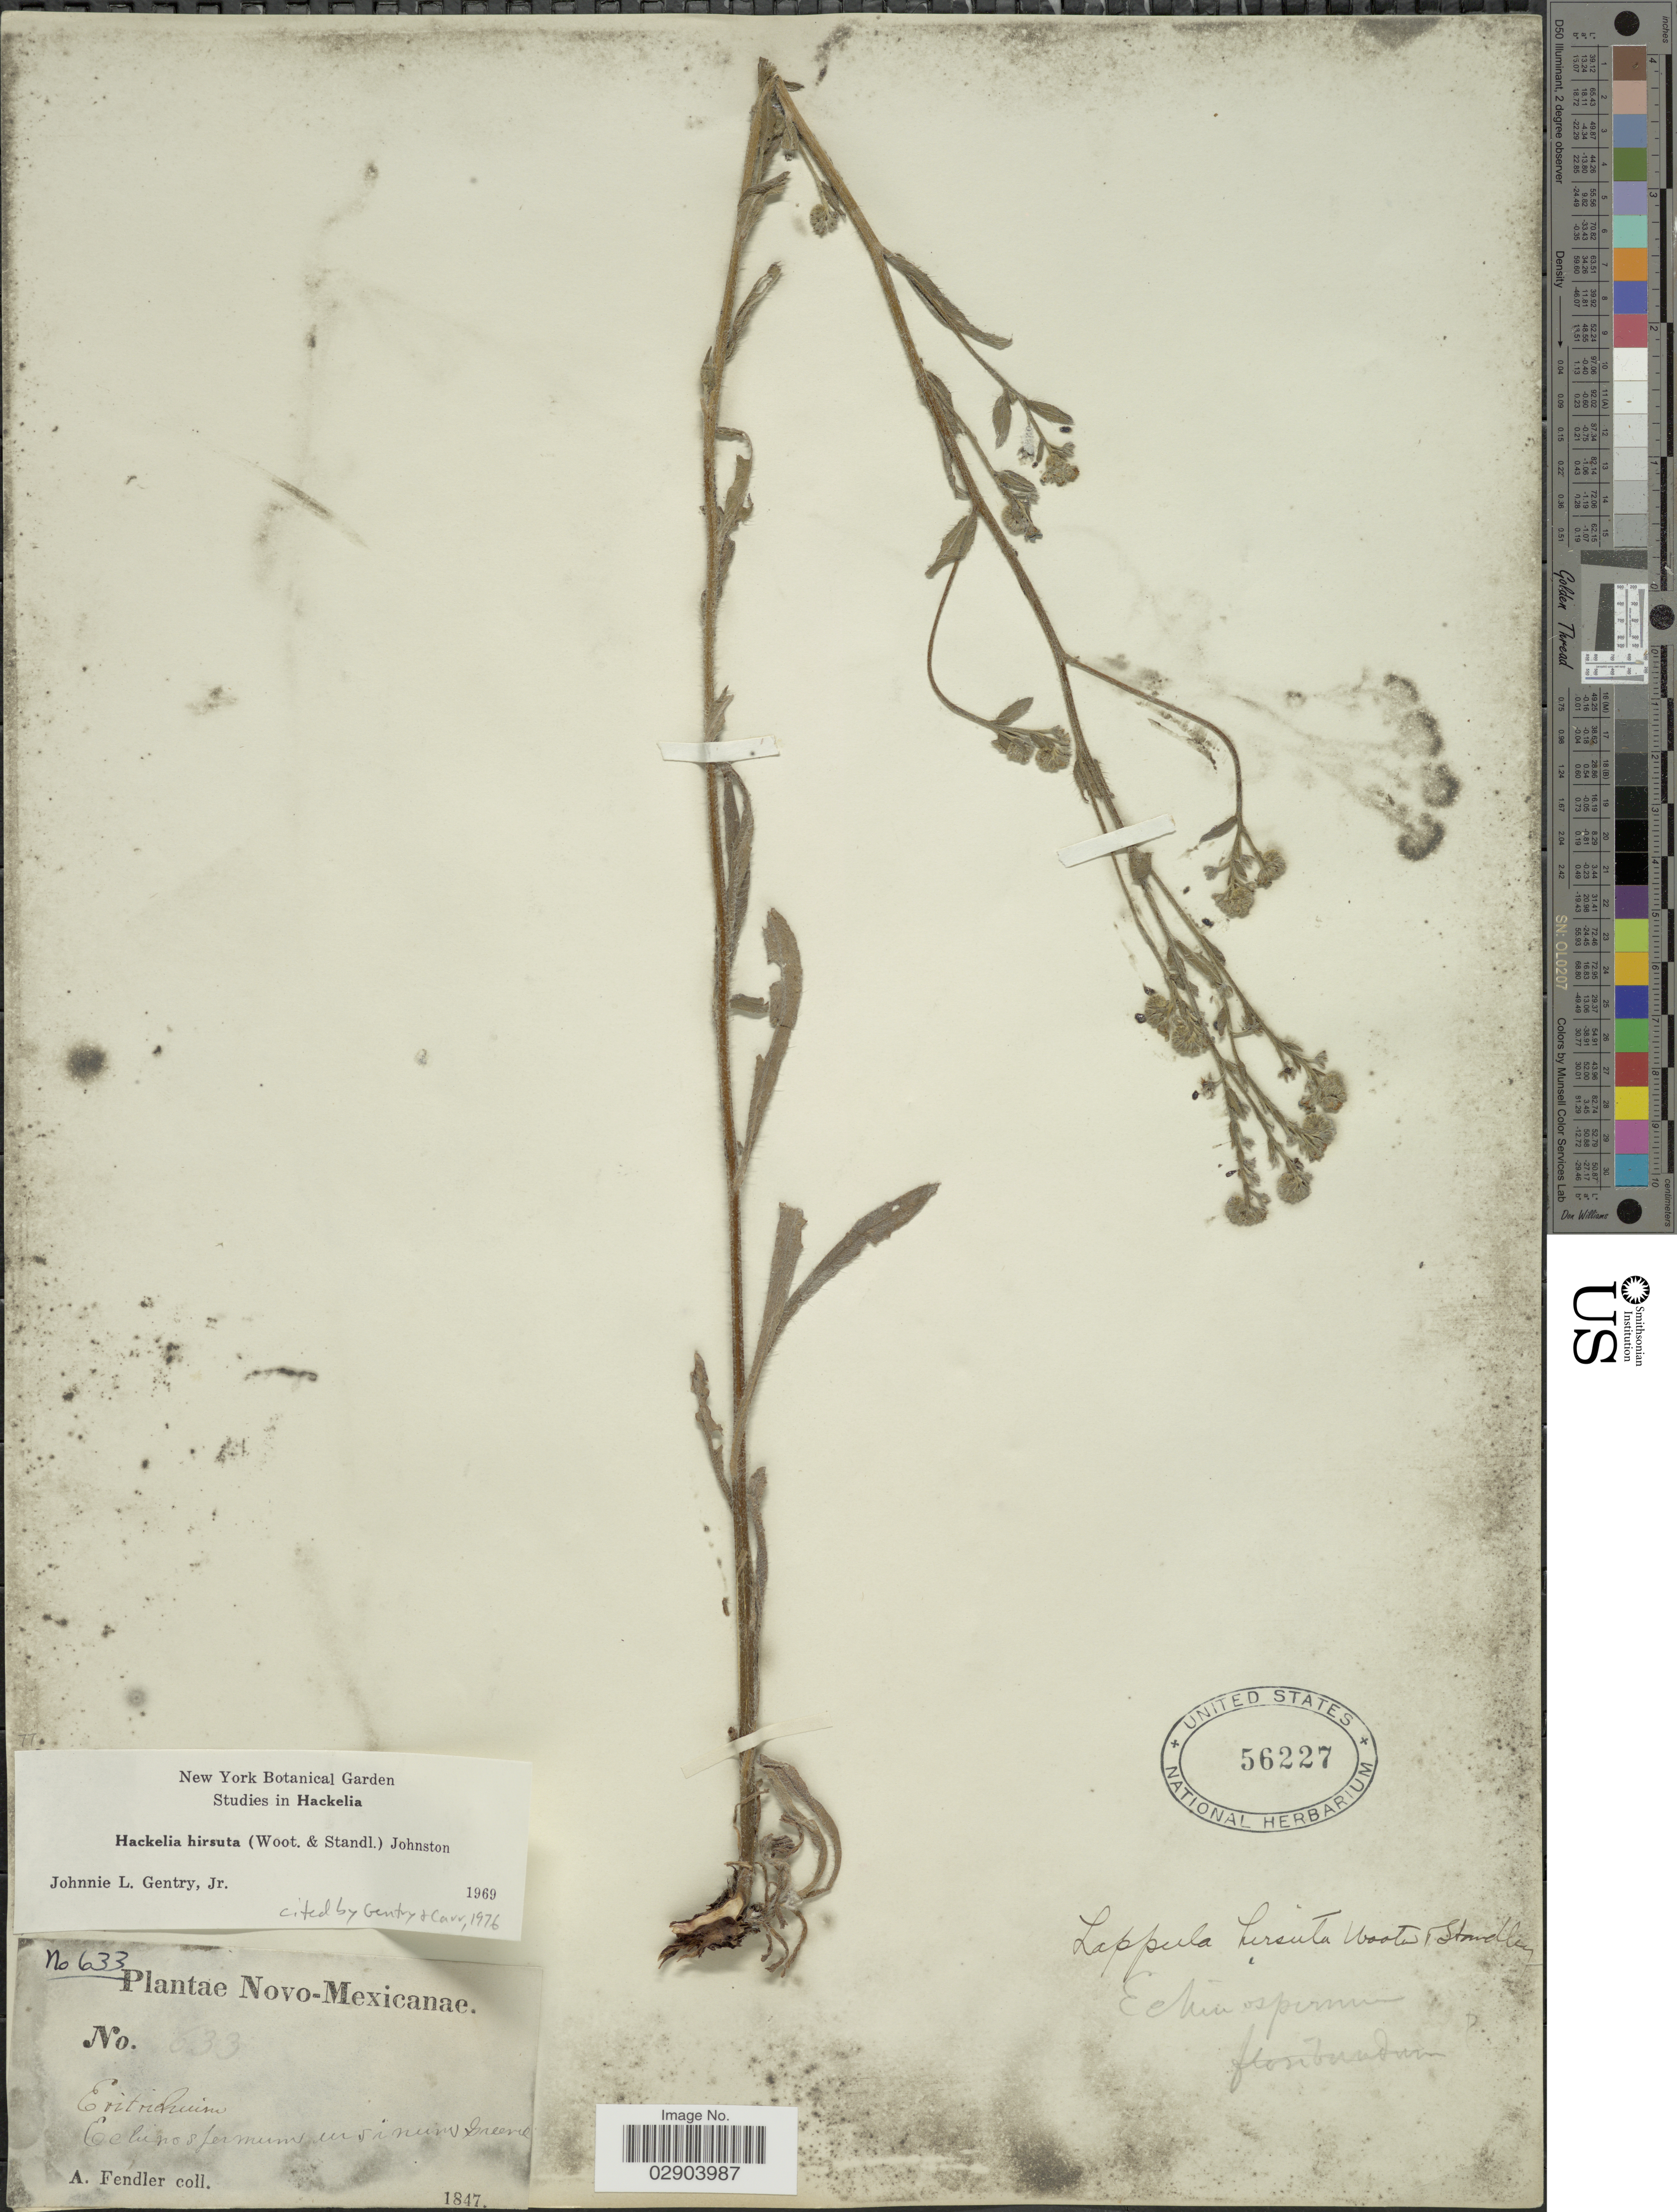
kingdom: Plantae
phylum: Tracheophyta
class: Magnoliopsida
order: Boraginales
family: Boraginaceae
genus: Hackelia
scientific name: Hackelia hirsuta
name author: (Wooton & Standl.) I.M. Johnst.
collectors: A. Fendler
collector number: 633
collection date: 1847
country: United States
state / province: New Mexico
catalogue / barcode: US 56227